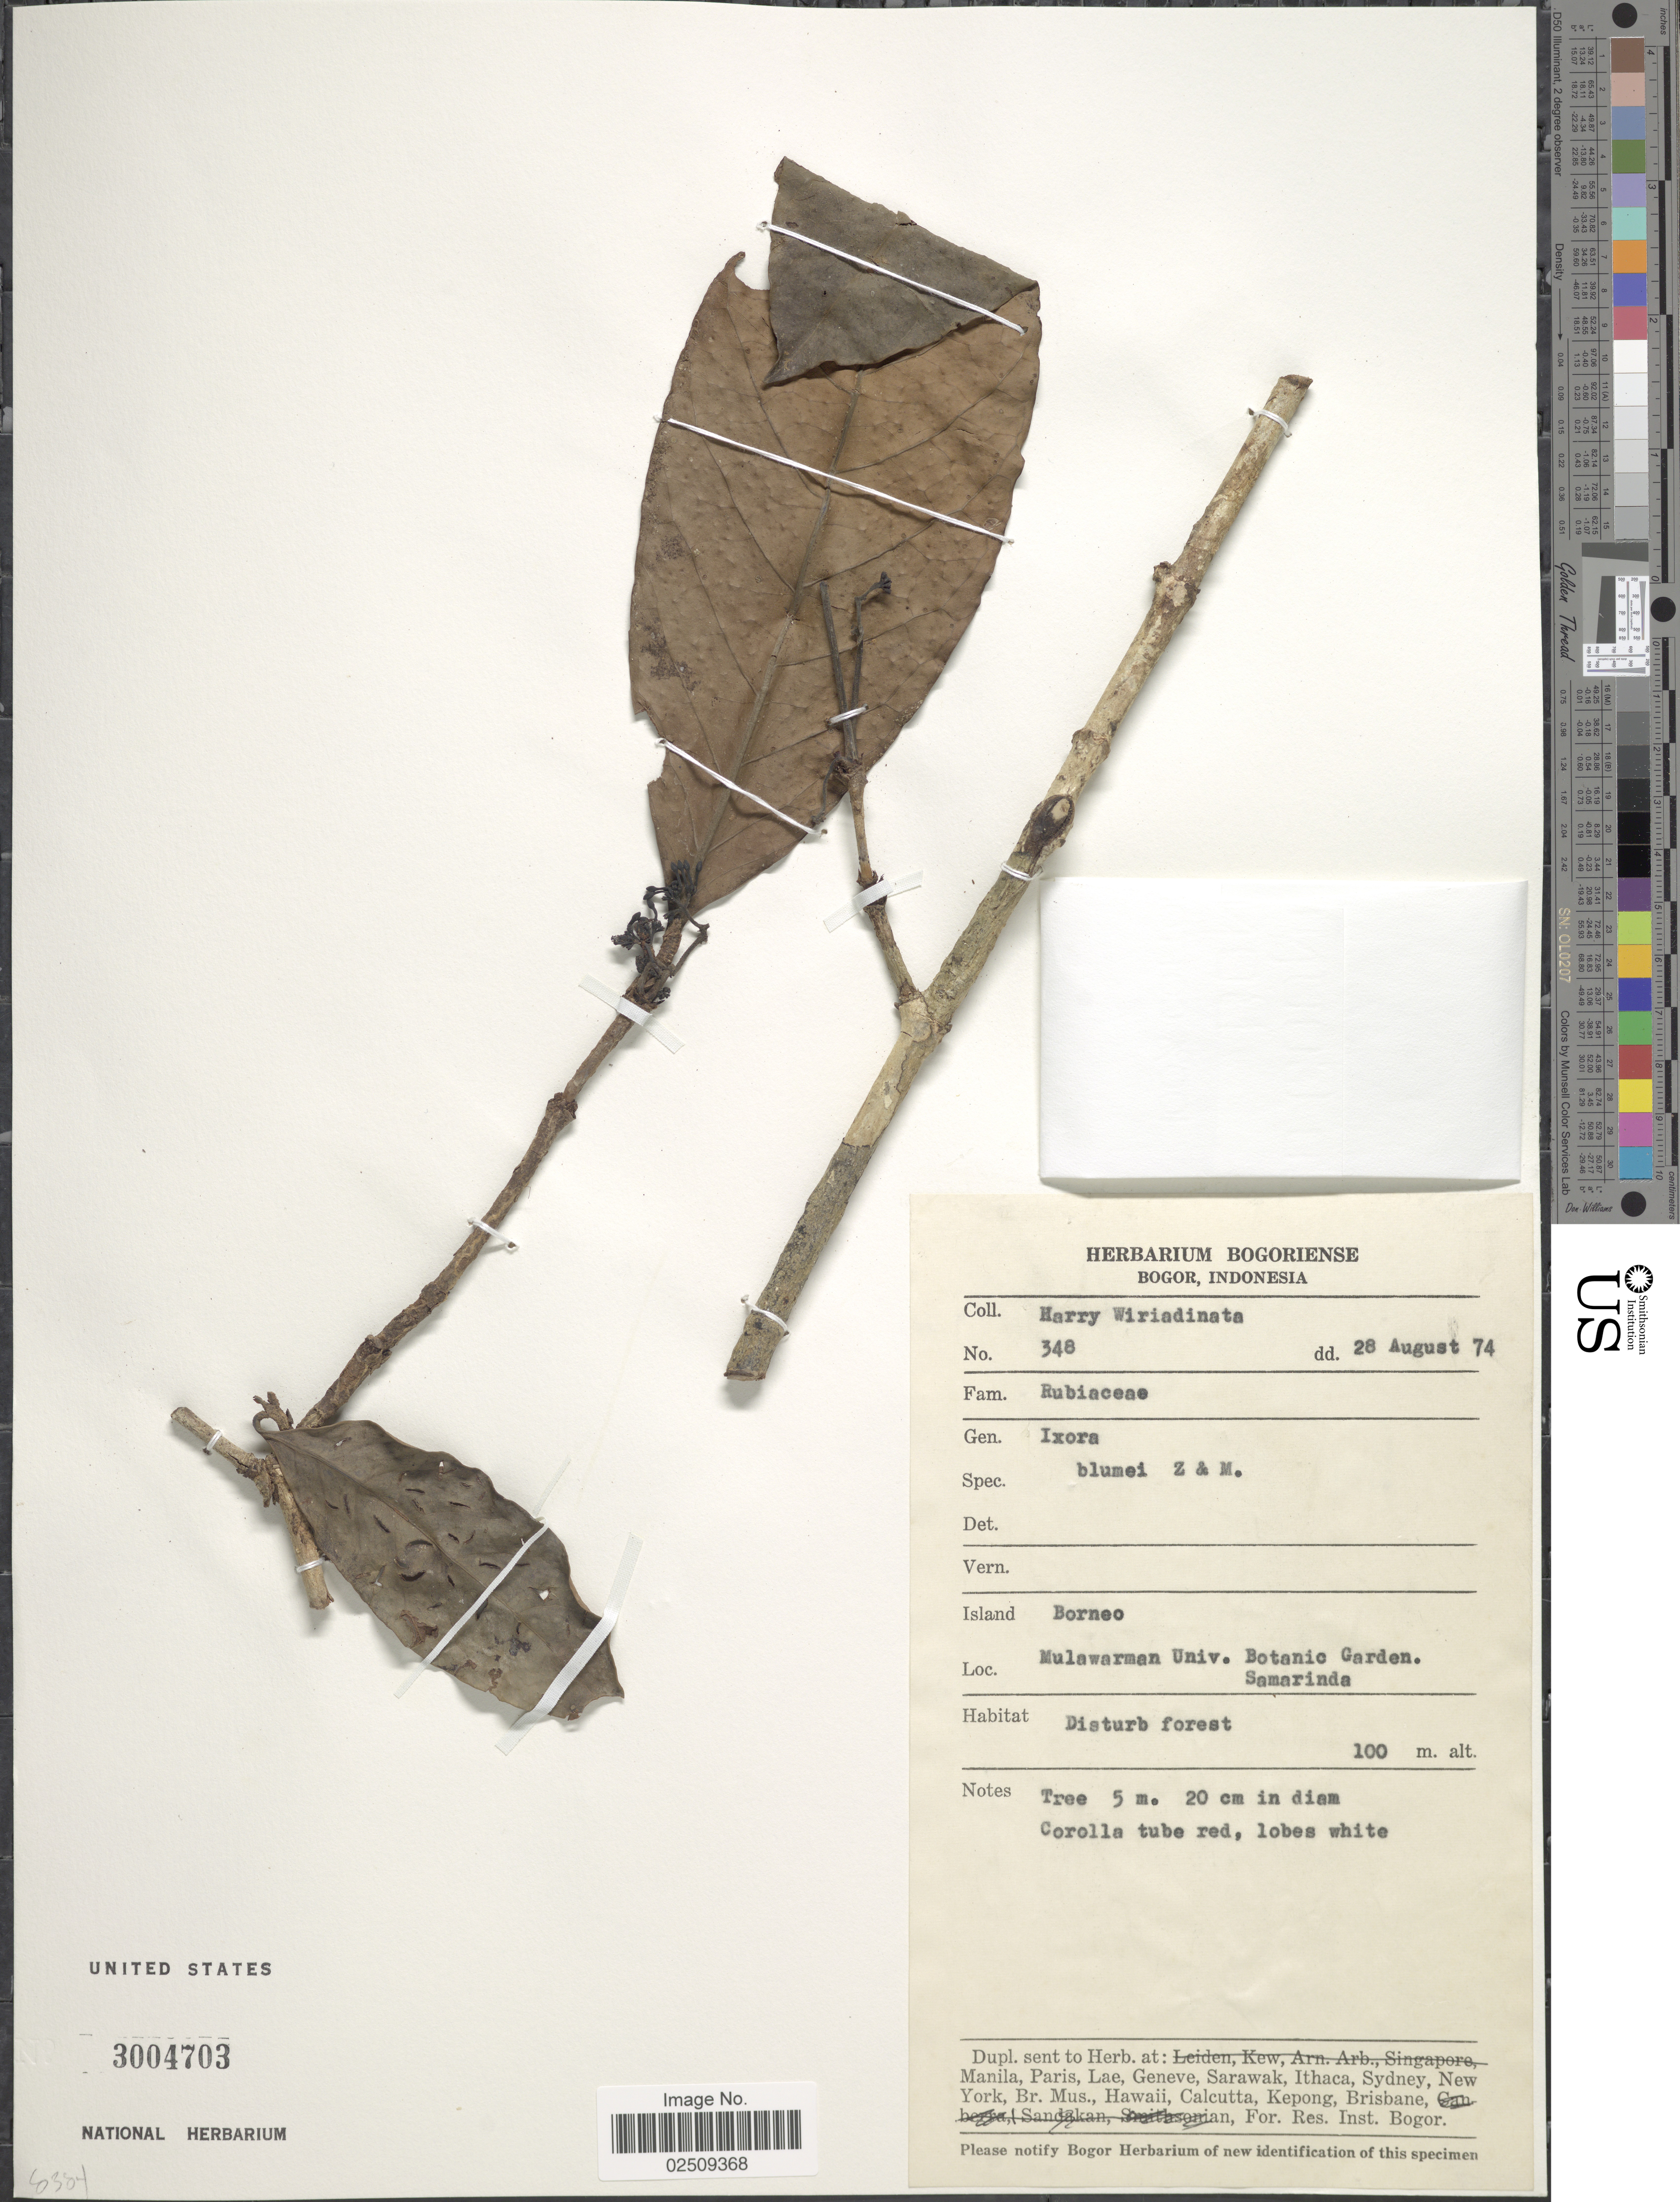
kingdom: Plantae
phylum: Tracheophyta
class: Magnoliopsida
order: Gentianales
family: Rubiaceae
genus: Ixora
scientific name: Ixora blumei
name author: Zoll. & Moritzi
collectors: H. Wiriadinata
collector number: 348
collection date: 1974-08-28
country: Indonesia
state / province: Kalimantan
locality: Island: Borneo. Mulawarman Univ. Botanic Garden. Samarinda.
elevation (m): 100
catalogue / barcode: US 3004703